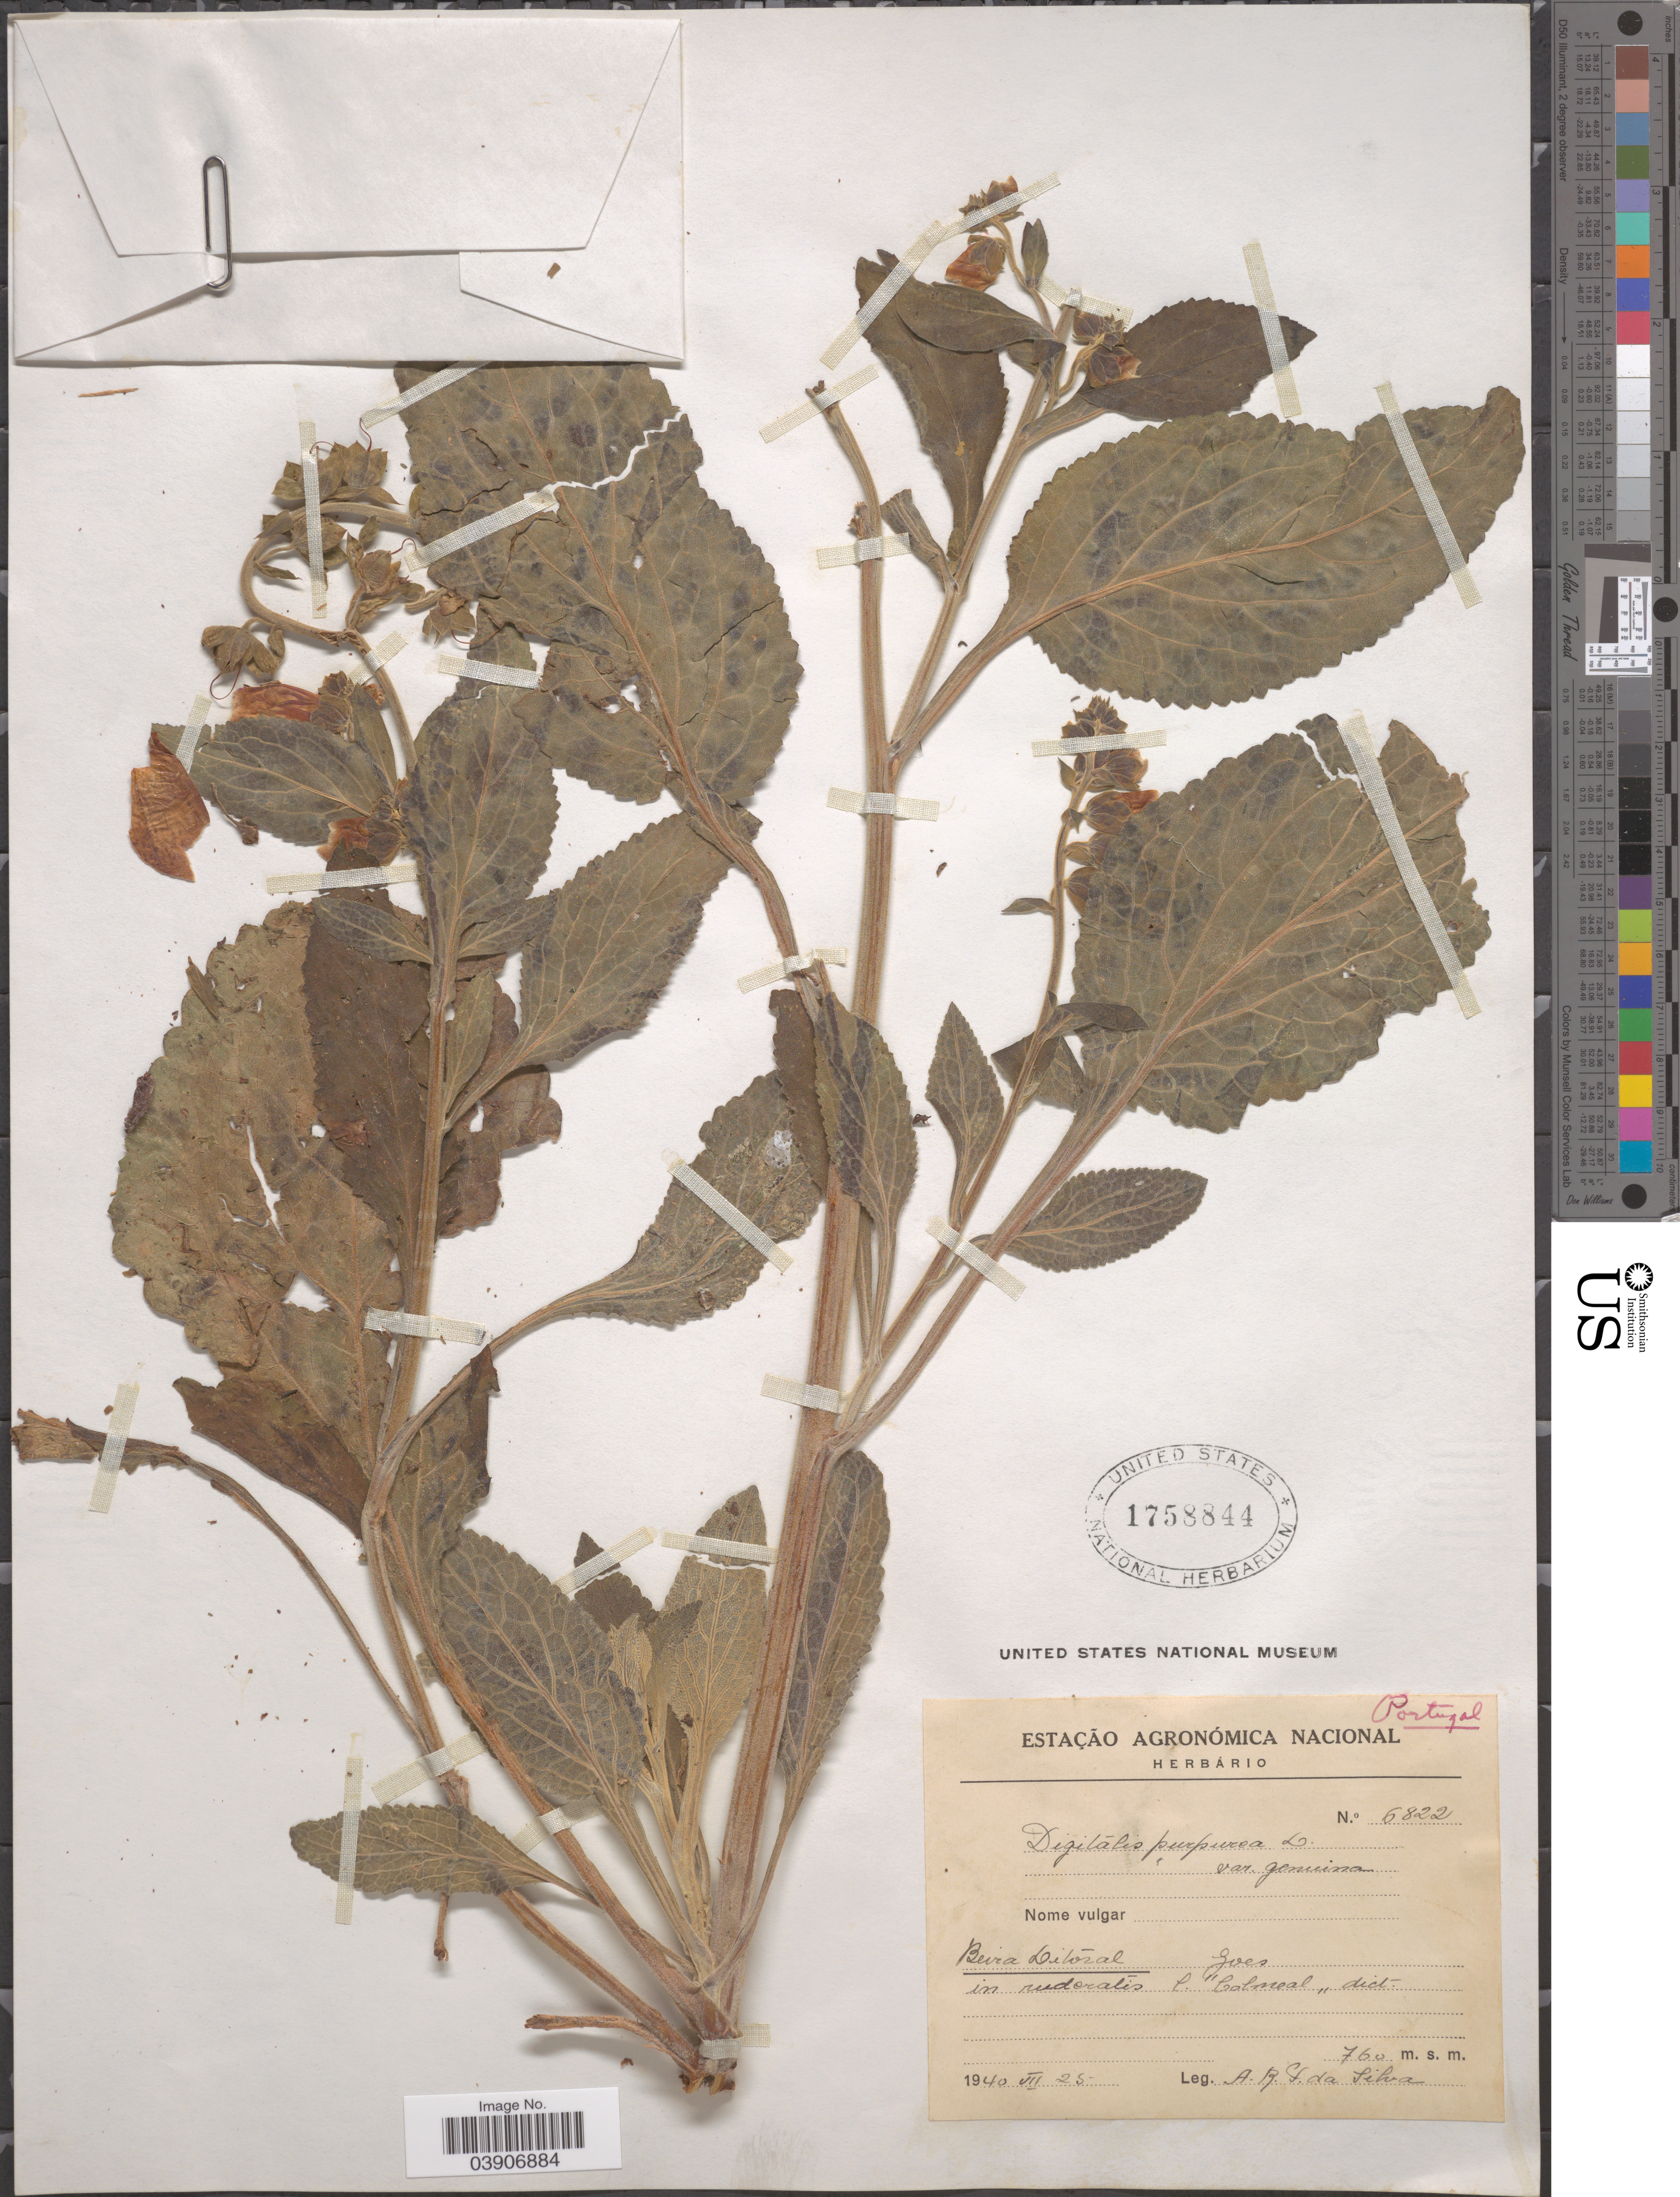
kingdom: Plantae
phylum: Tracheophyta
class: Magnoliopsida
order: Lamiales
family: Plantaginaceae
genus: Digitalis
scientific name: Digitalis purpurea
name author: L.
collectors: A. Silva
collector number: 6822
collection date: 1940-07-25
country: Portugal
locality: Beira Litoral. Goes, in rudoralis C. 'Colmeal,, dict. [interpreted]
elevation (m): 760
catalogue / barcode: US 1758844